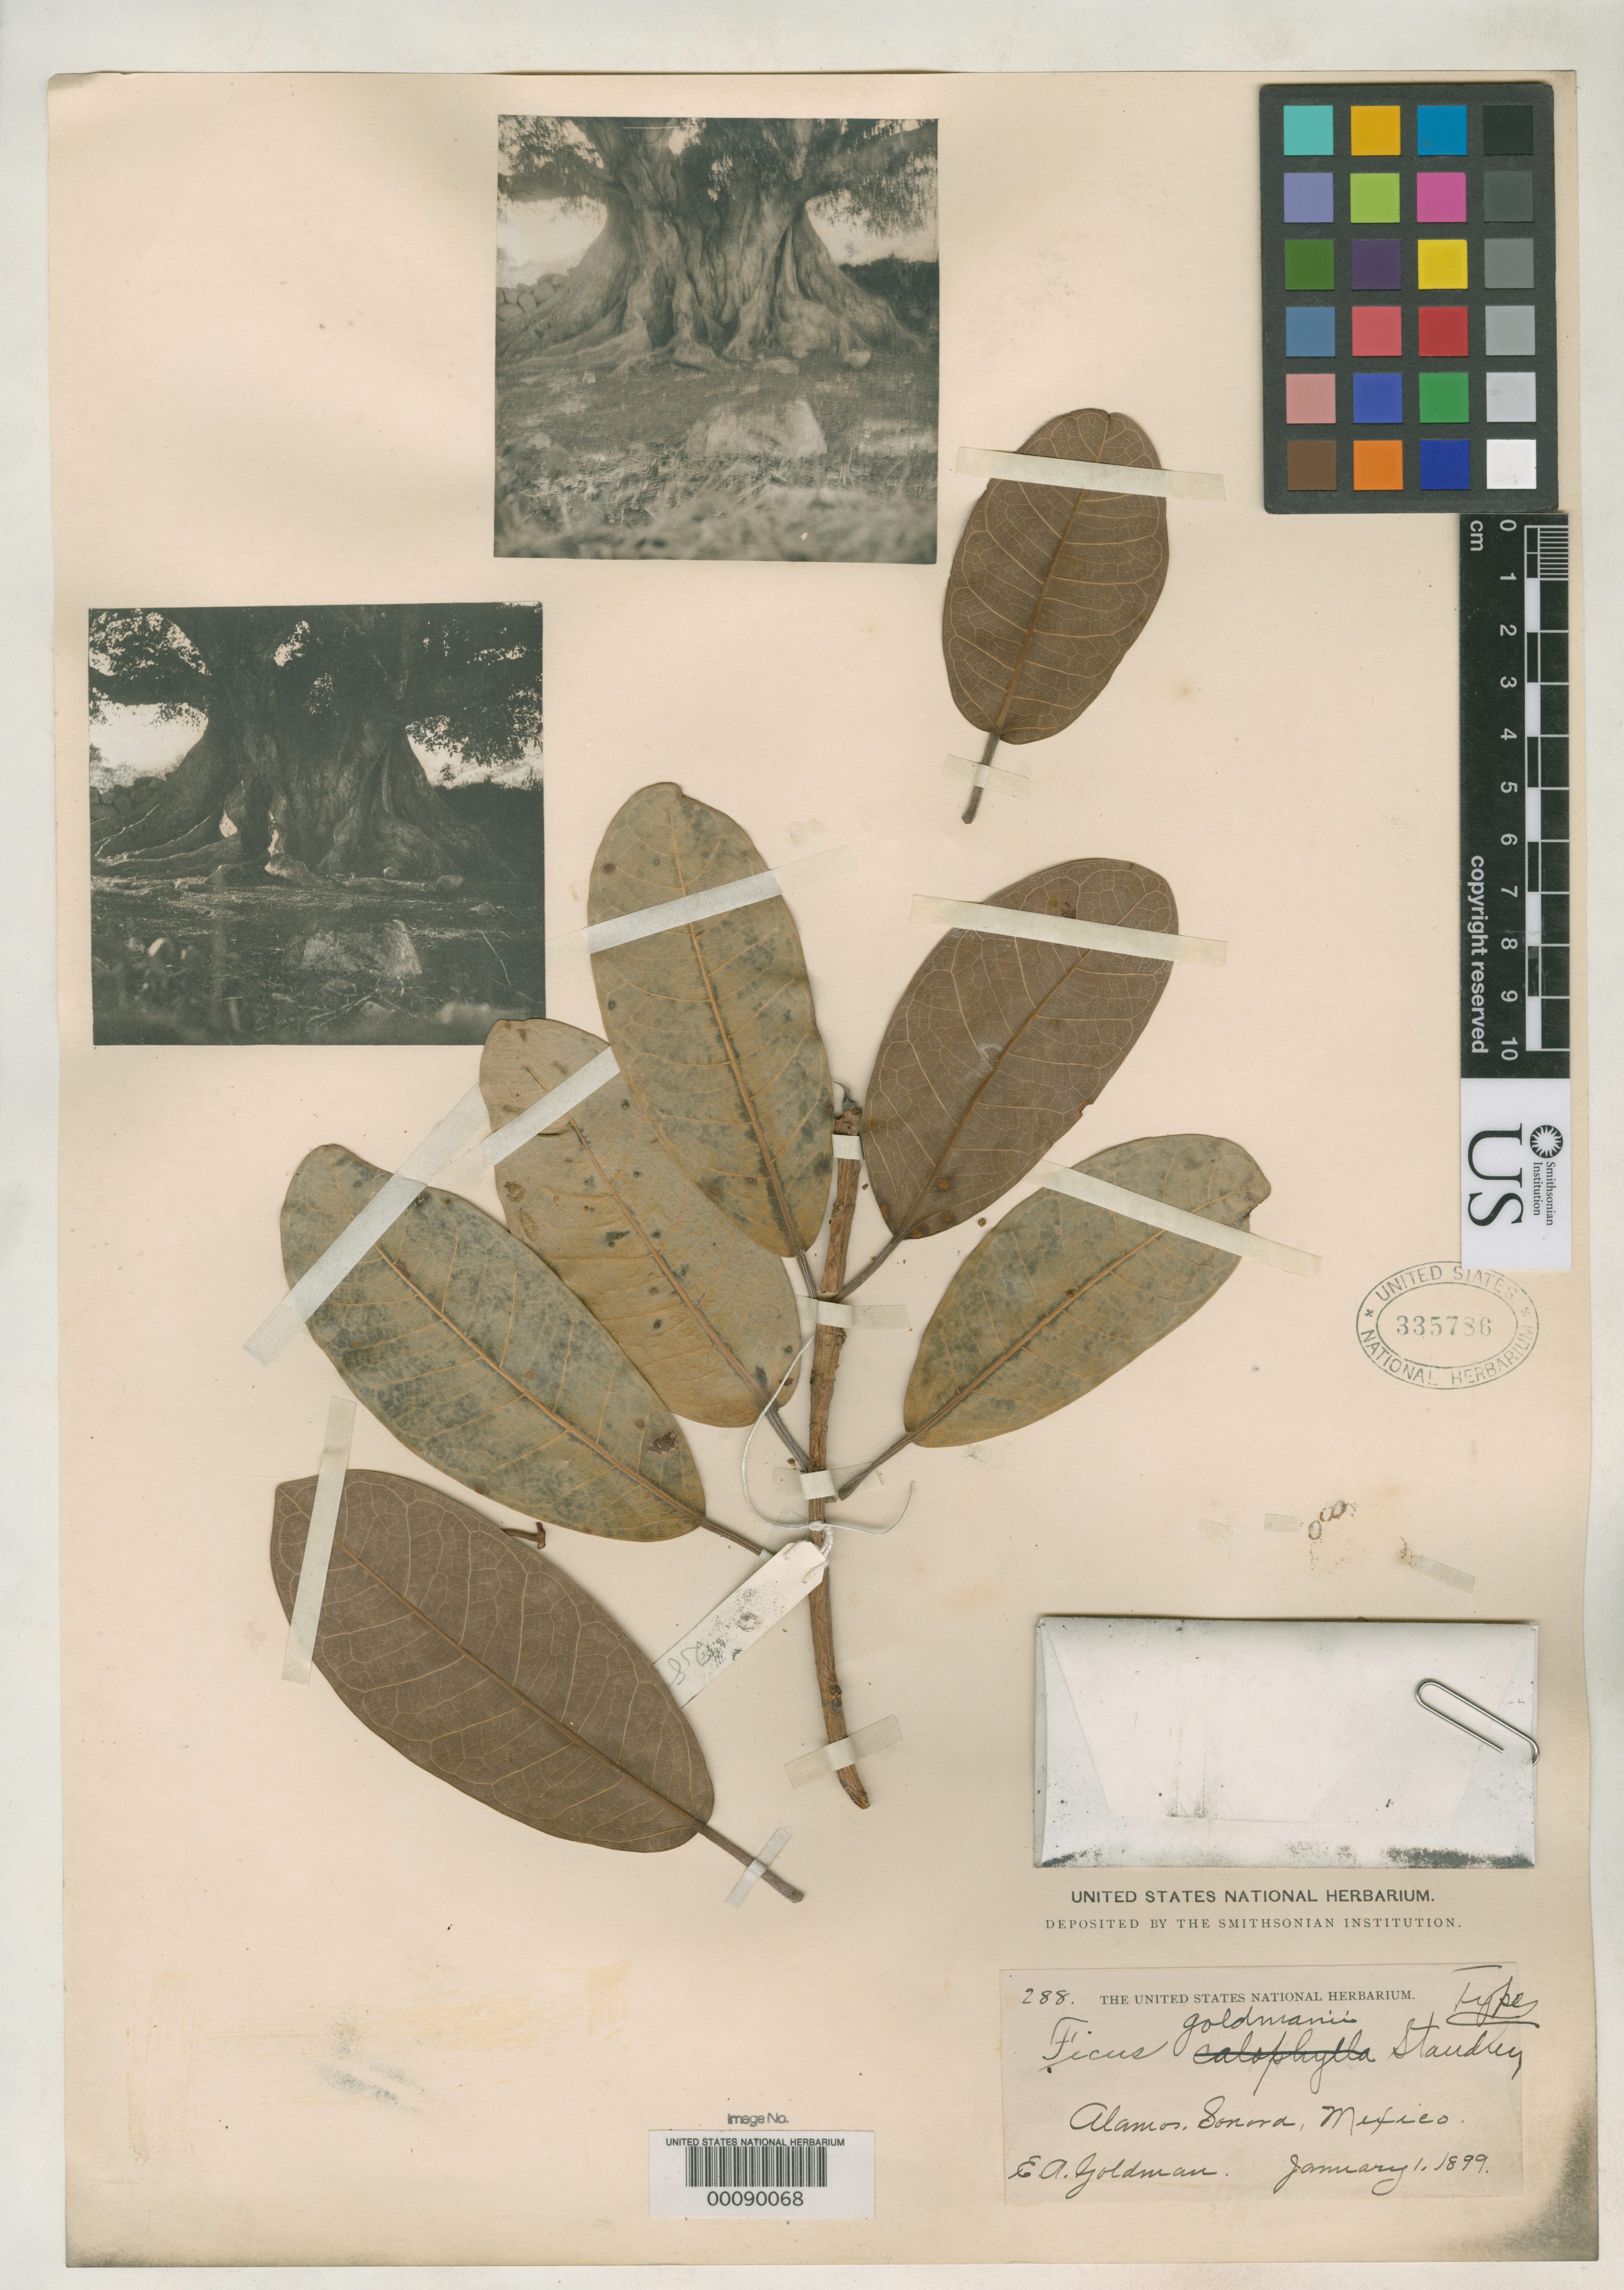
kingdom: Plantae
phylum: Tracheophyta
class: Magnoliopsida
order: Rosales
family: Moraceae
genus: Ficus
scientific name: Ficus goldmanii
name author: Standl.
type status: Holotype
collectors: E. A. Goldman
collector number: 288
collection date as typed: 01 Jan 1899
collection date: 1899-01-01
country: Mexico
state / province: Sonora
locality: Alamos.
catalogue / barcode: US 335786